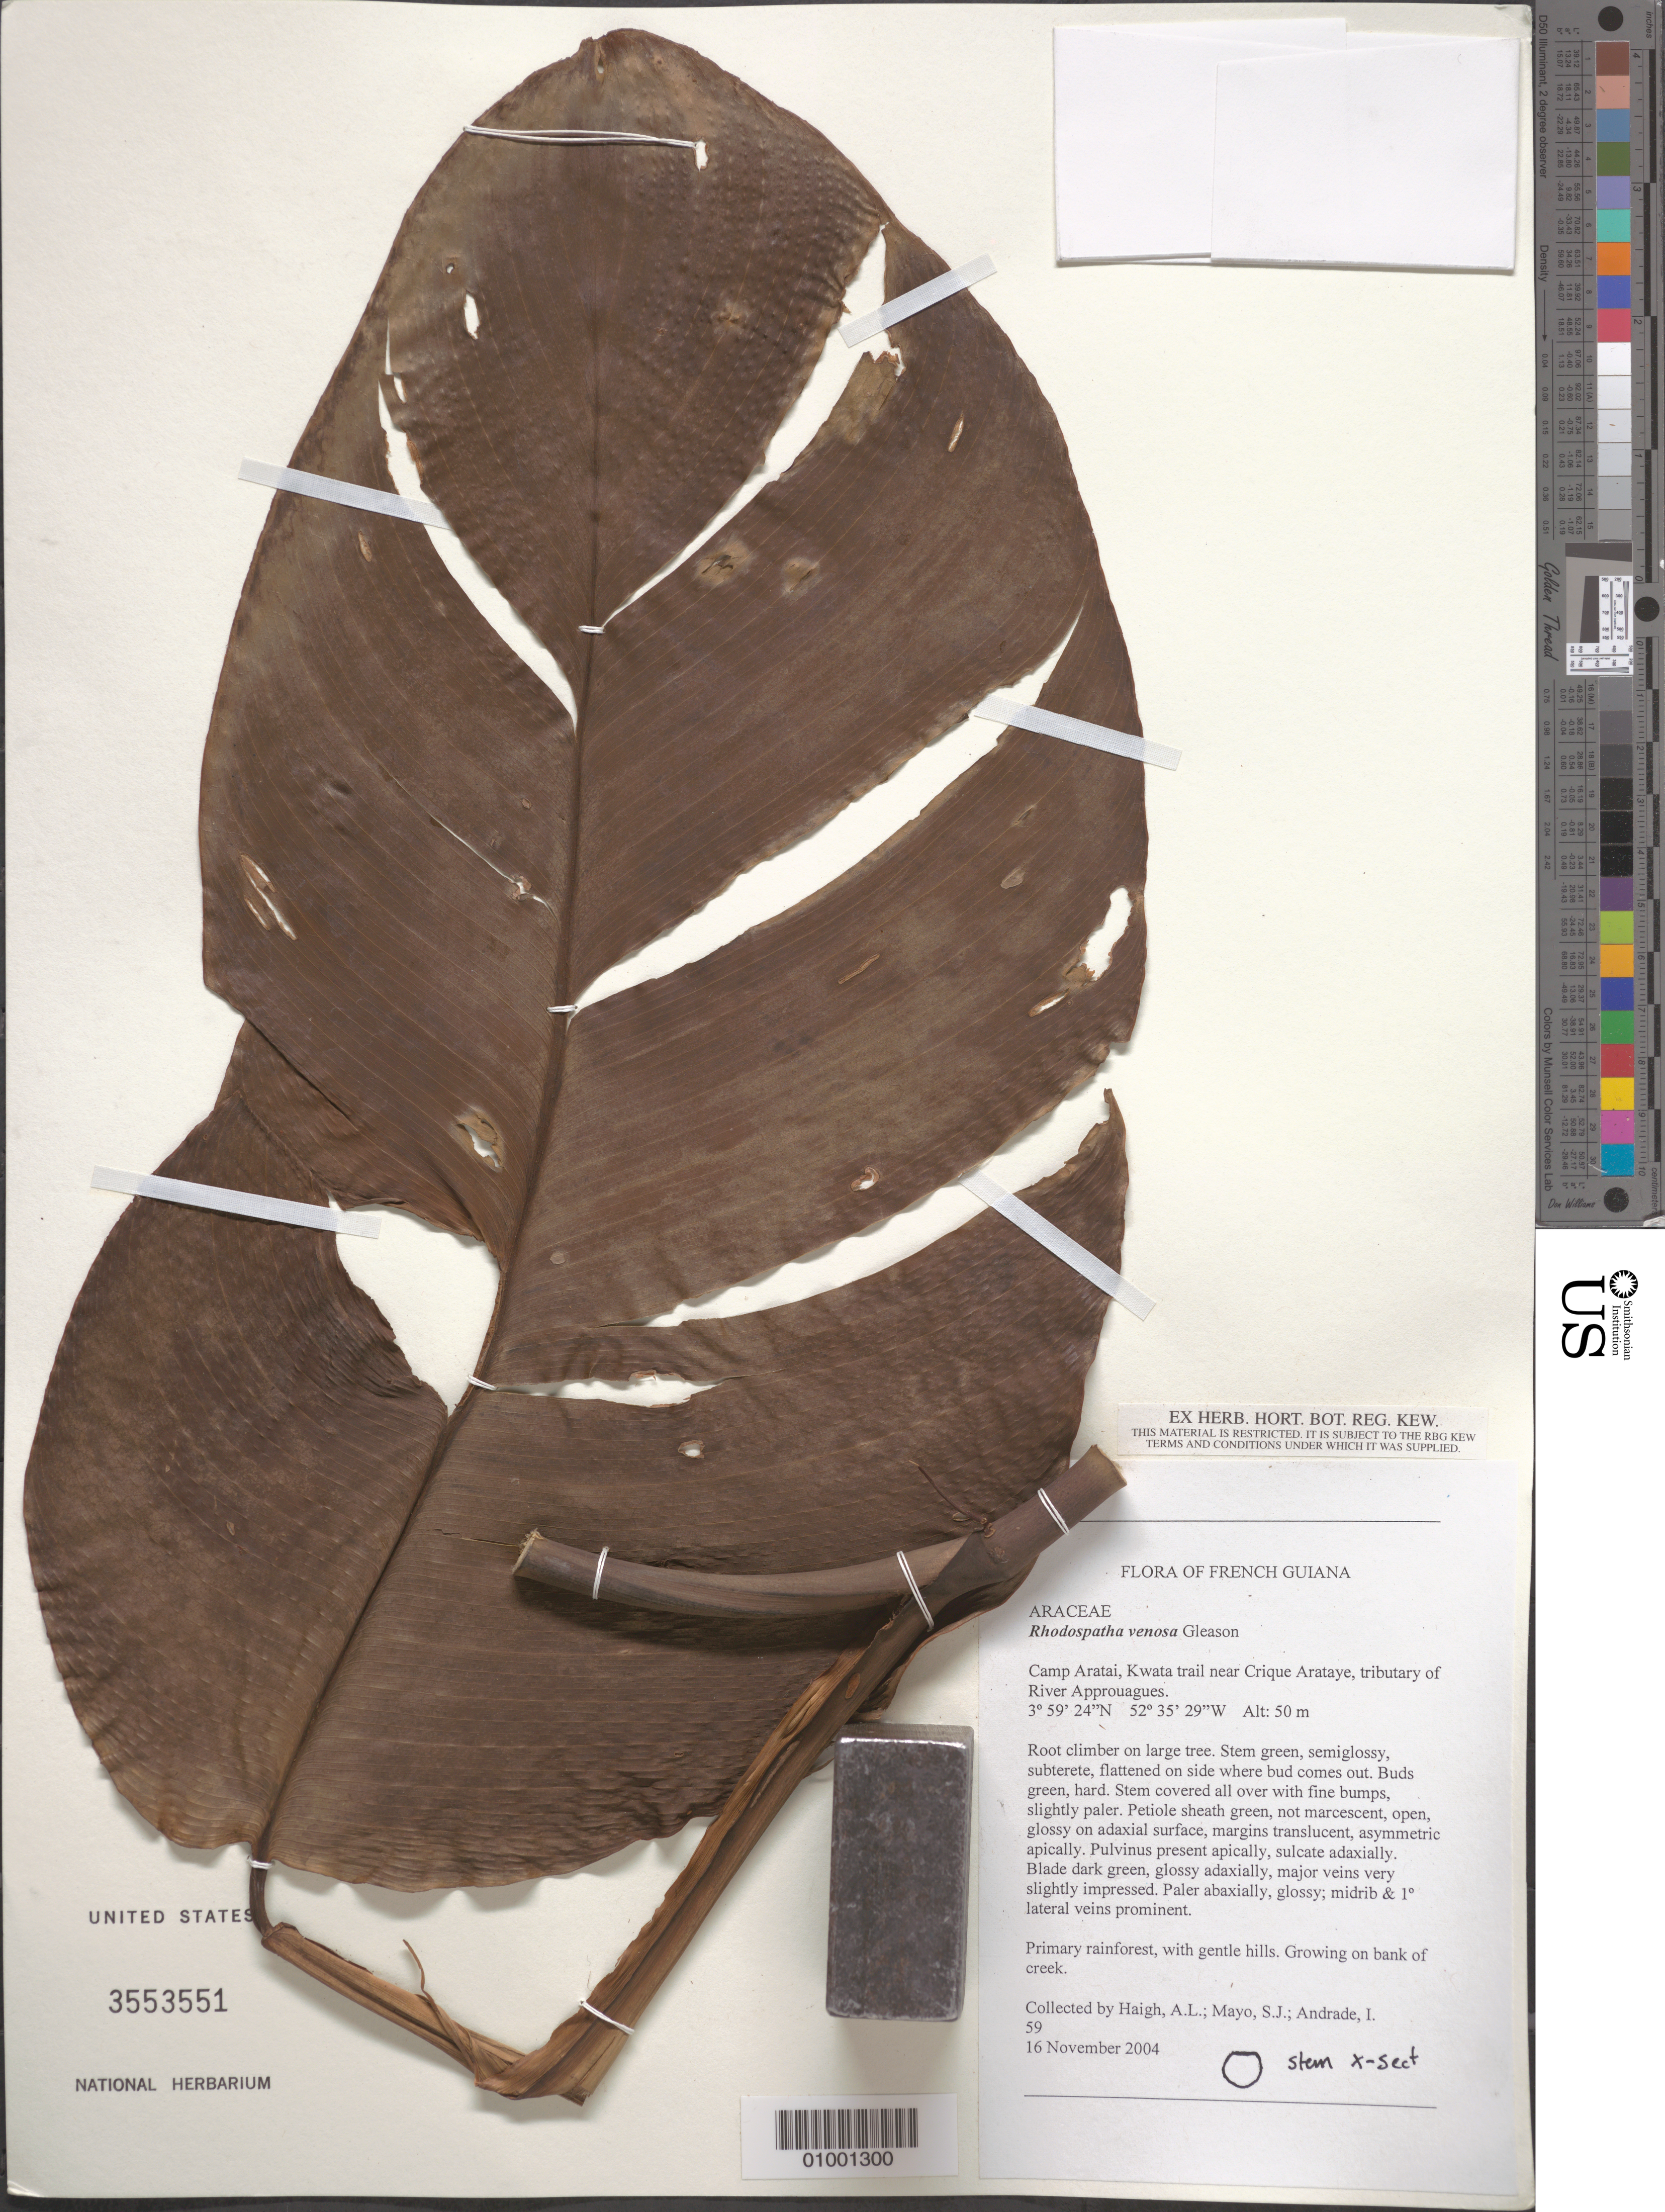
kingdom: Plantae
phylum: Tracheophyta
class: Liliopsida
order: Alismatales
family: Araceae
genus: Rhodospatha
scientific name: Rhodospatha venosa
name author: Gleason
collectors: A. Haigh, S. J. Mayo & I. Andrade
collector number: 59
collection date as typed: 16-Nov-04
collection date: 2004-11-16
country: French Guiana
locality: Camp Aratai, Kwata trail near Crique Arataye, tributary of River Approuagues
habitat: Primary rainforest, with gentle hills. Growing on bank of creek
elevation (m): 50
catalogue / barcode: US 3553551